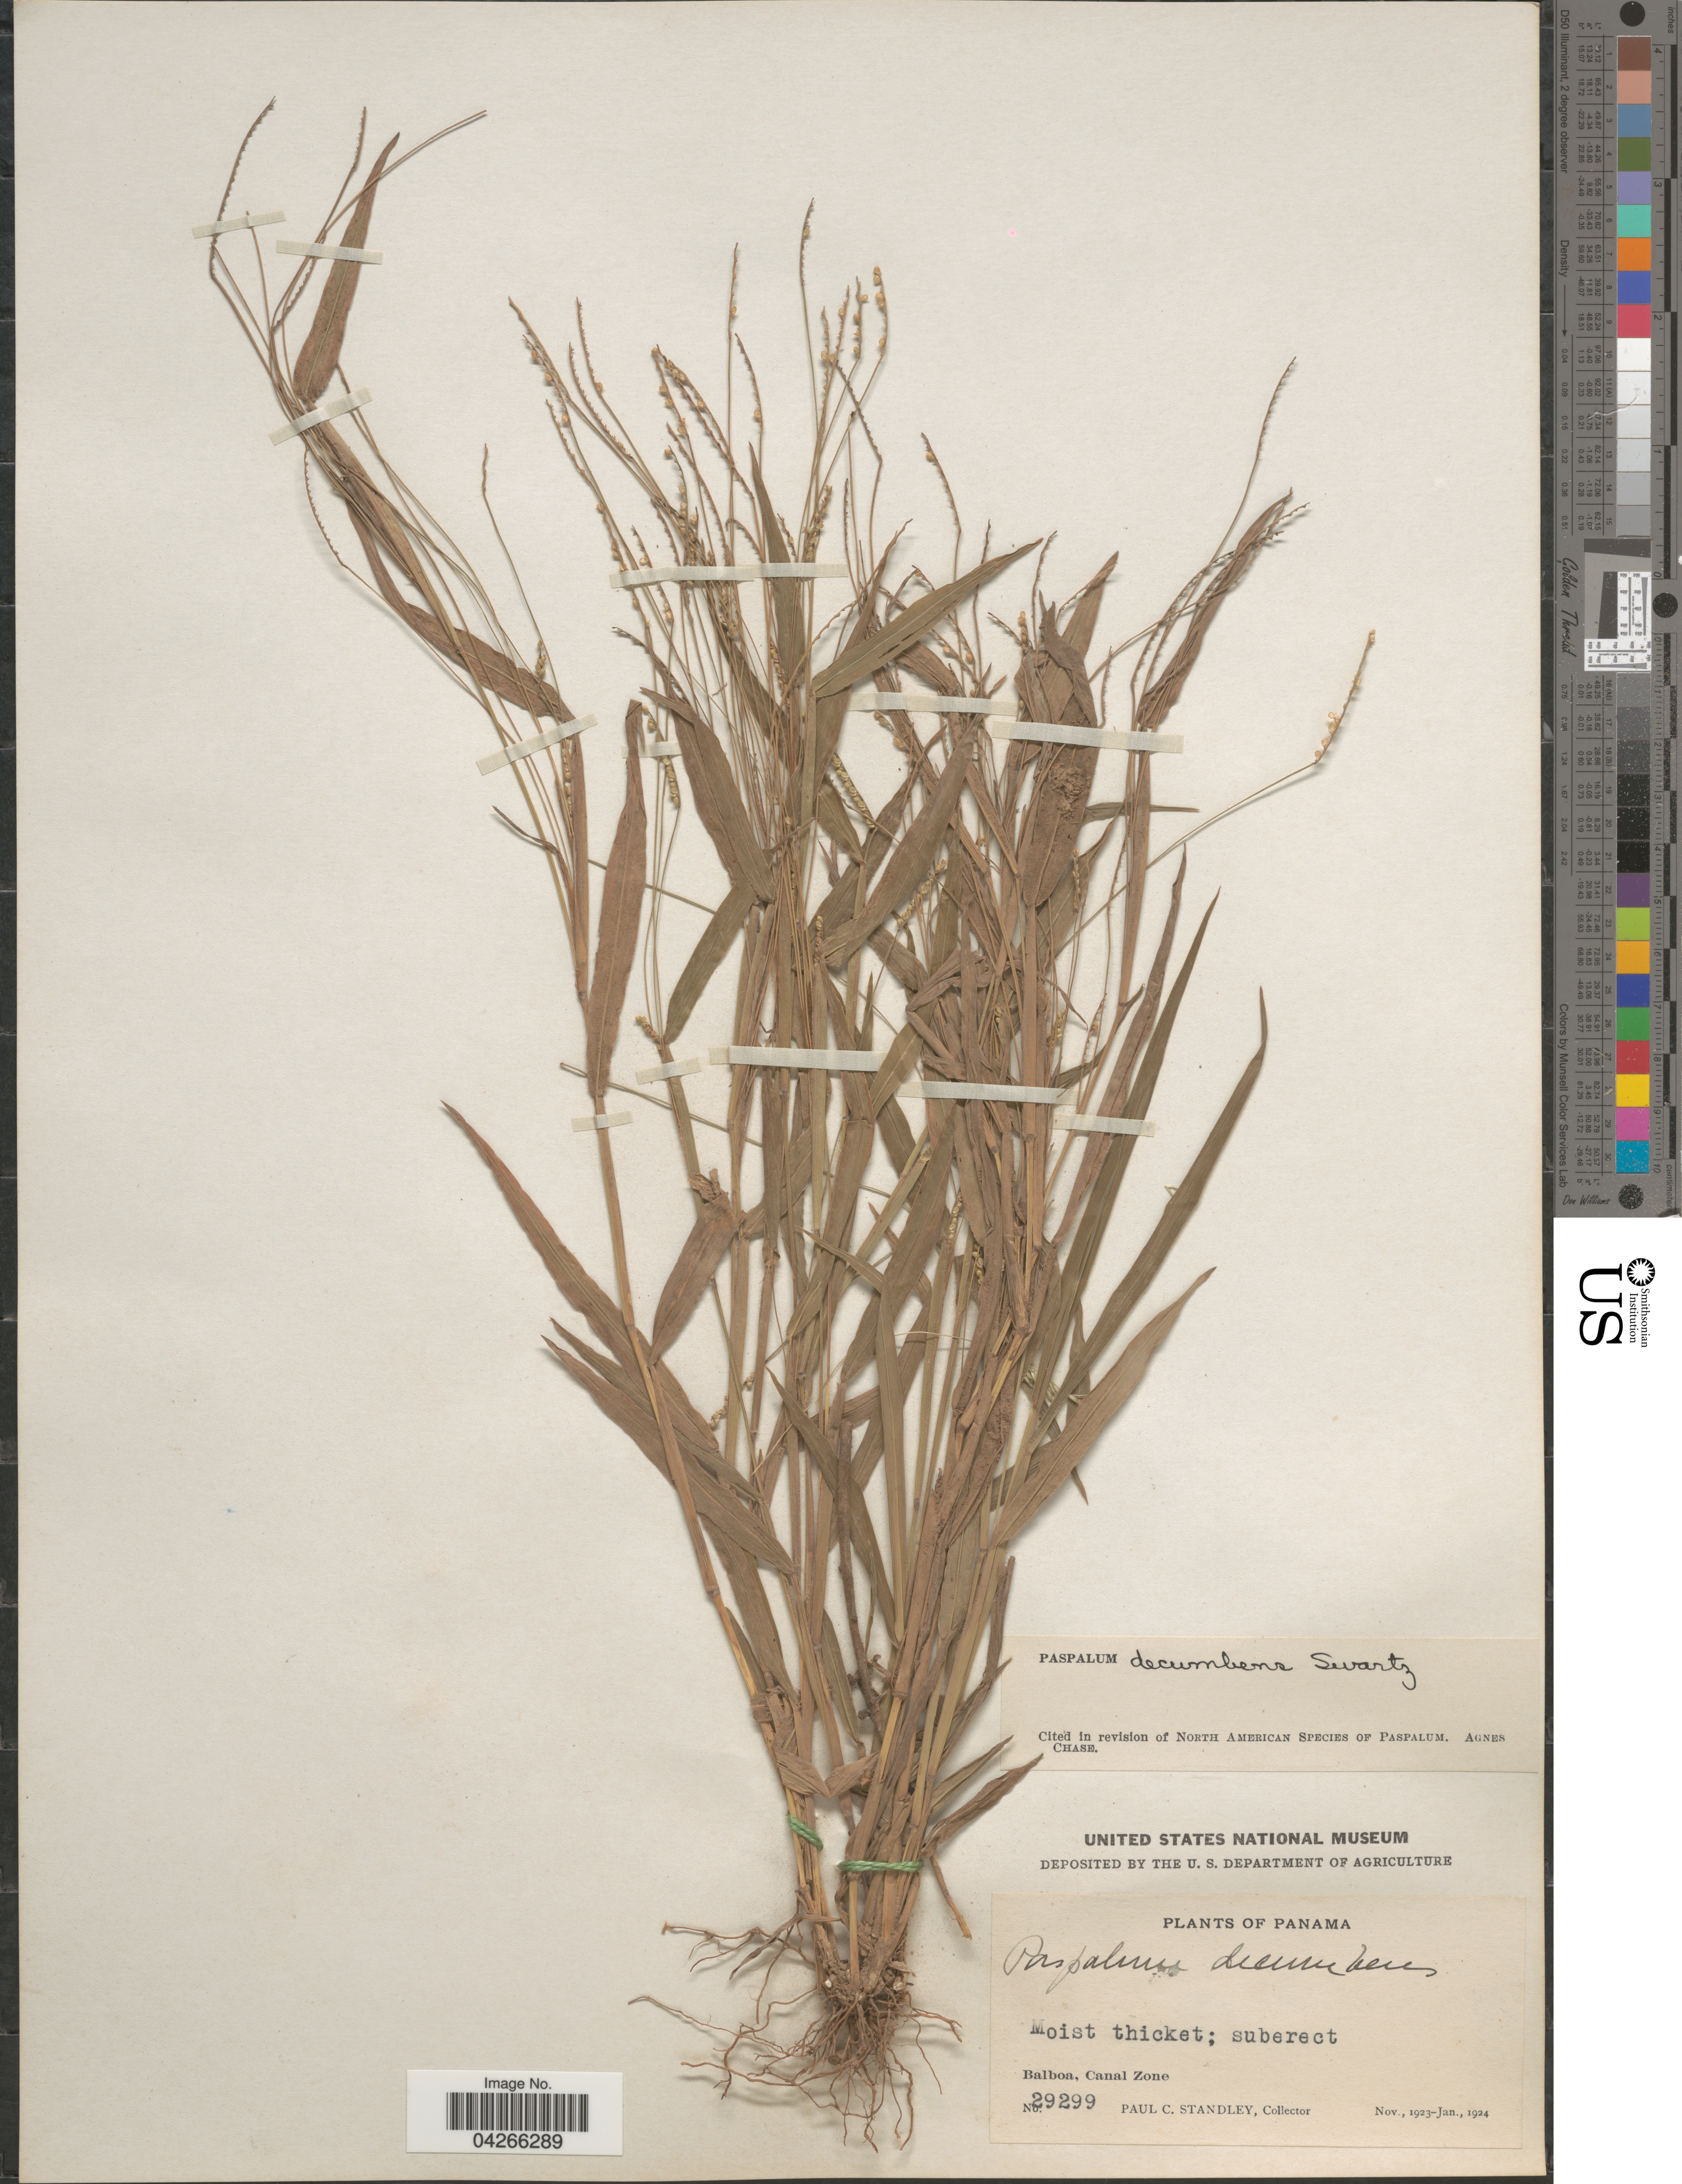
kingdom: Plantae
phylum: Tracheophyta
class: Liliopsida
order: Poales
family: Poaceae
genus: Paspalum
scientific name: Paspalum decumbens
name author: Sw.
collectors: P. C. Standley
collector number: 29299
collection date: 1923-11/1924-01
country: Panama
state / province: Colón / Panamá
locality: Balboa, Canal Zone.